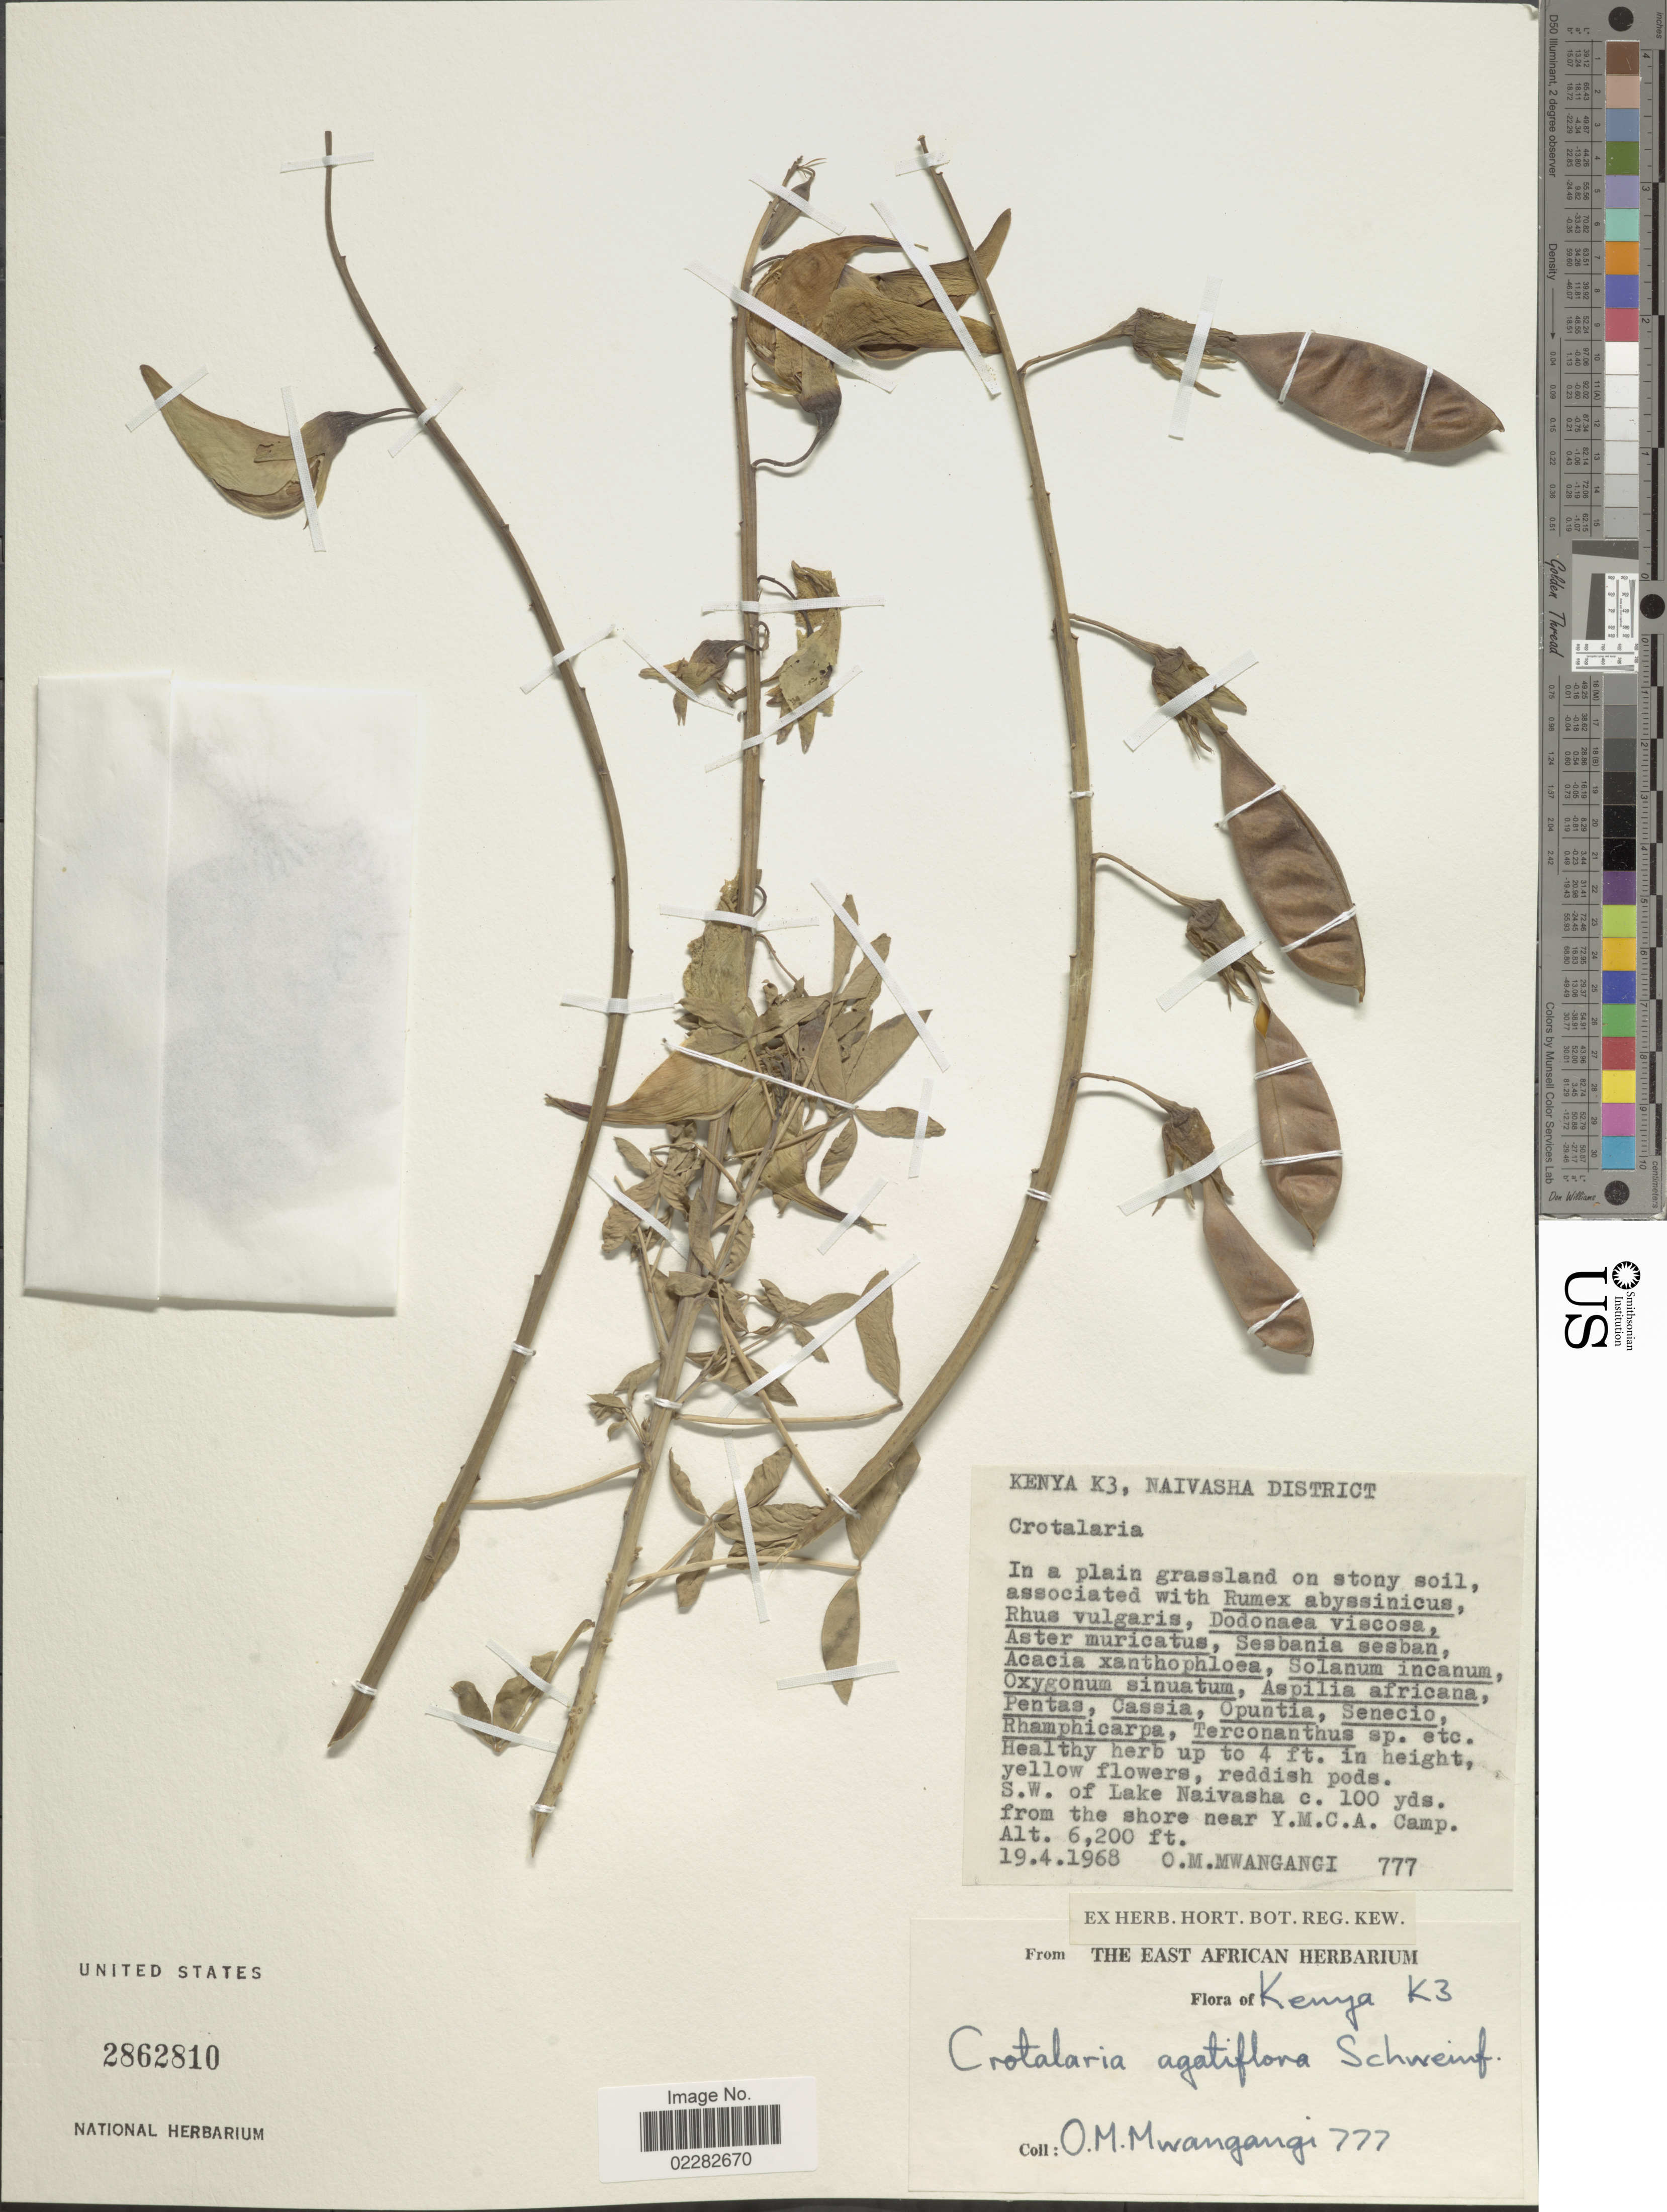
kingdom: Plantae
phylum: Tracheophyta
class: Magnoliopsida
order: Fabales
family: Fabaceae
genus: Crotalaria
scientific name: Crotalaria agatiflora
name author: Schweinf.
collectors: O. M. Mwangangi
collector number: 777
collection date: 1968-04-19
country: Kenya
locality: Kenya K3, Naivasha District, S.W. of Lake Naivasha c. 100 yds. from the dhore near Y.M.C.A. Camp.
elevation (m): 1890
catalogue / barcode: US 2862810